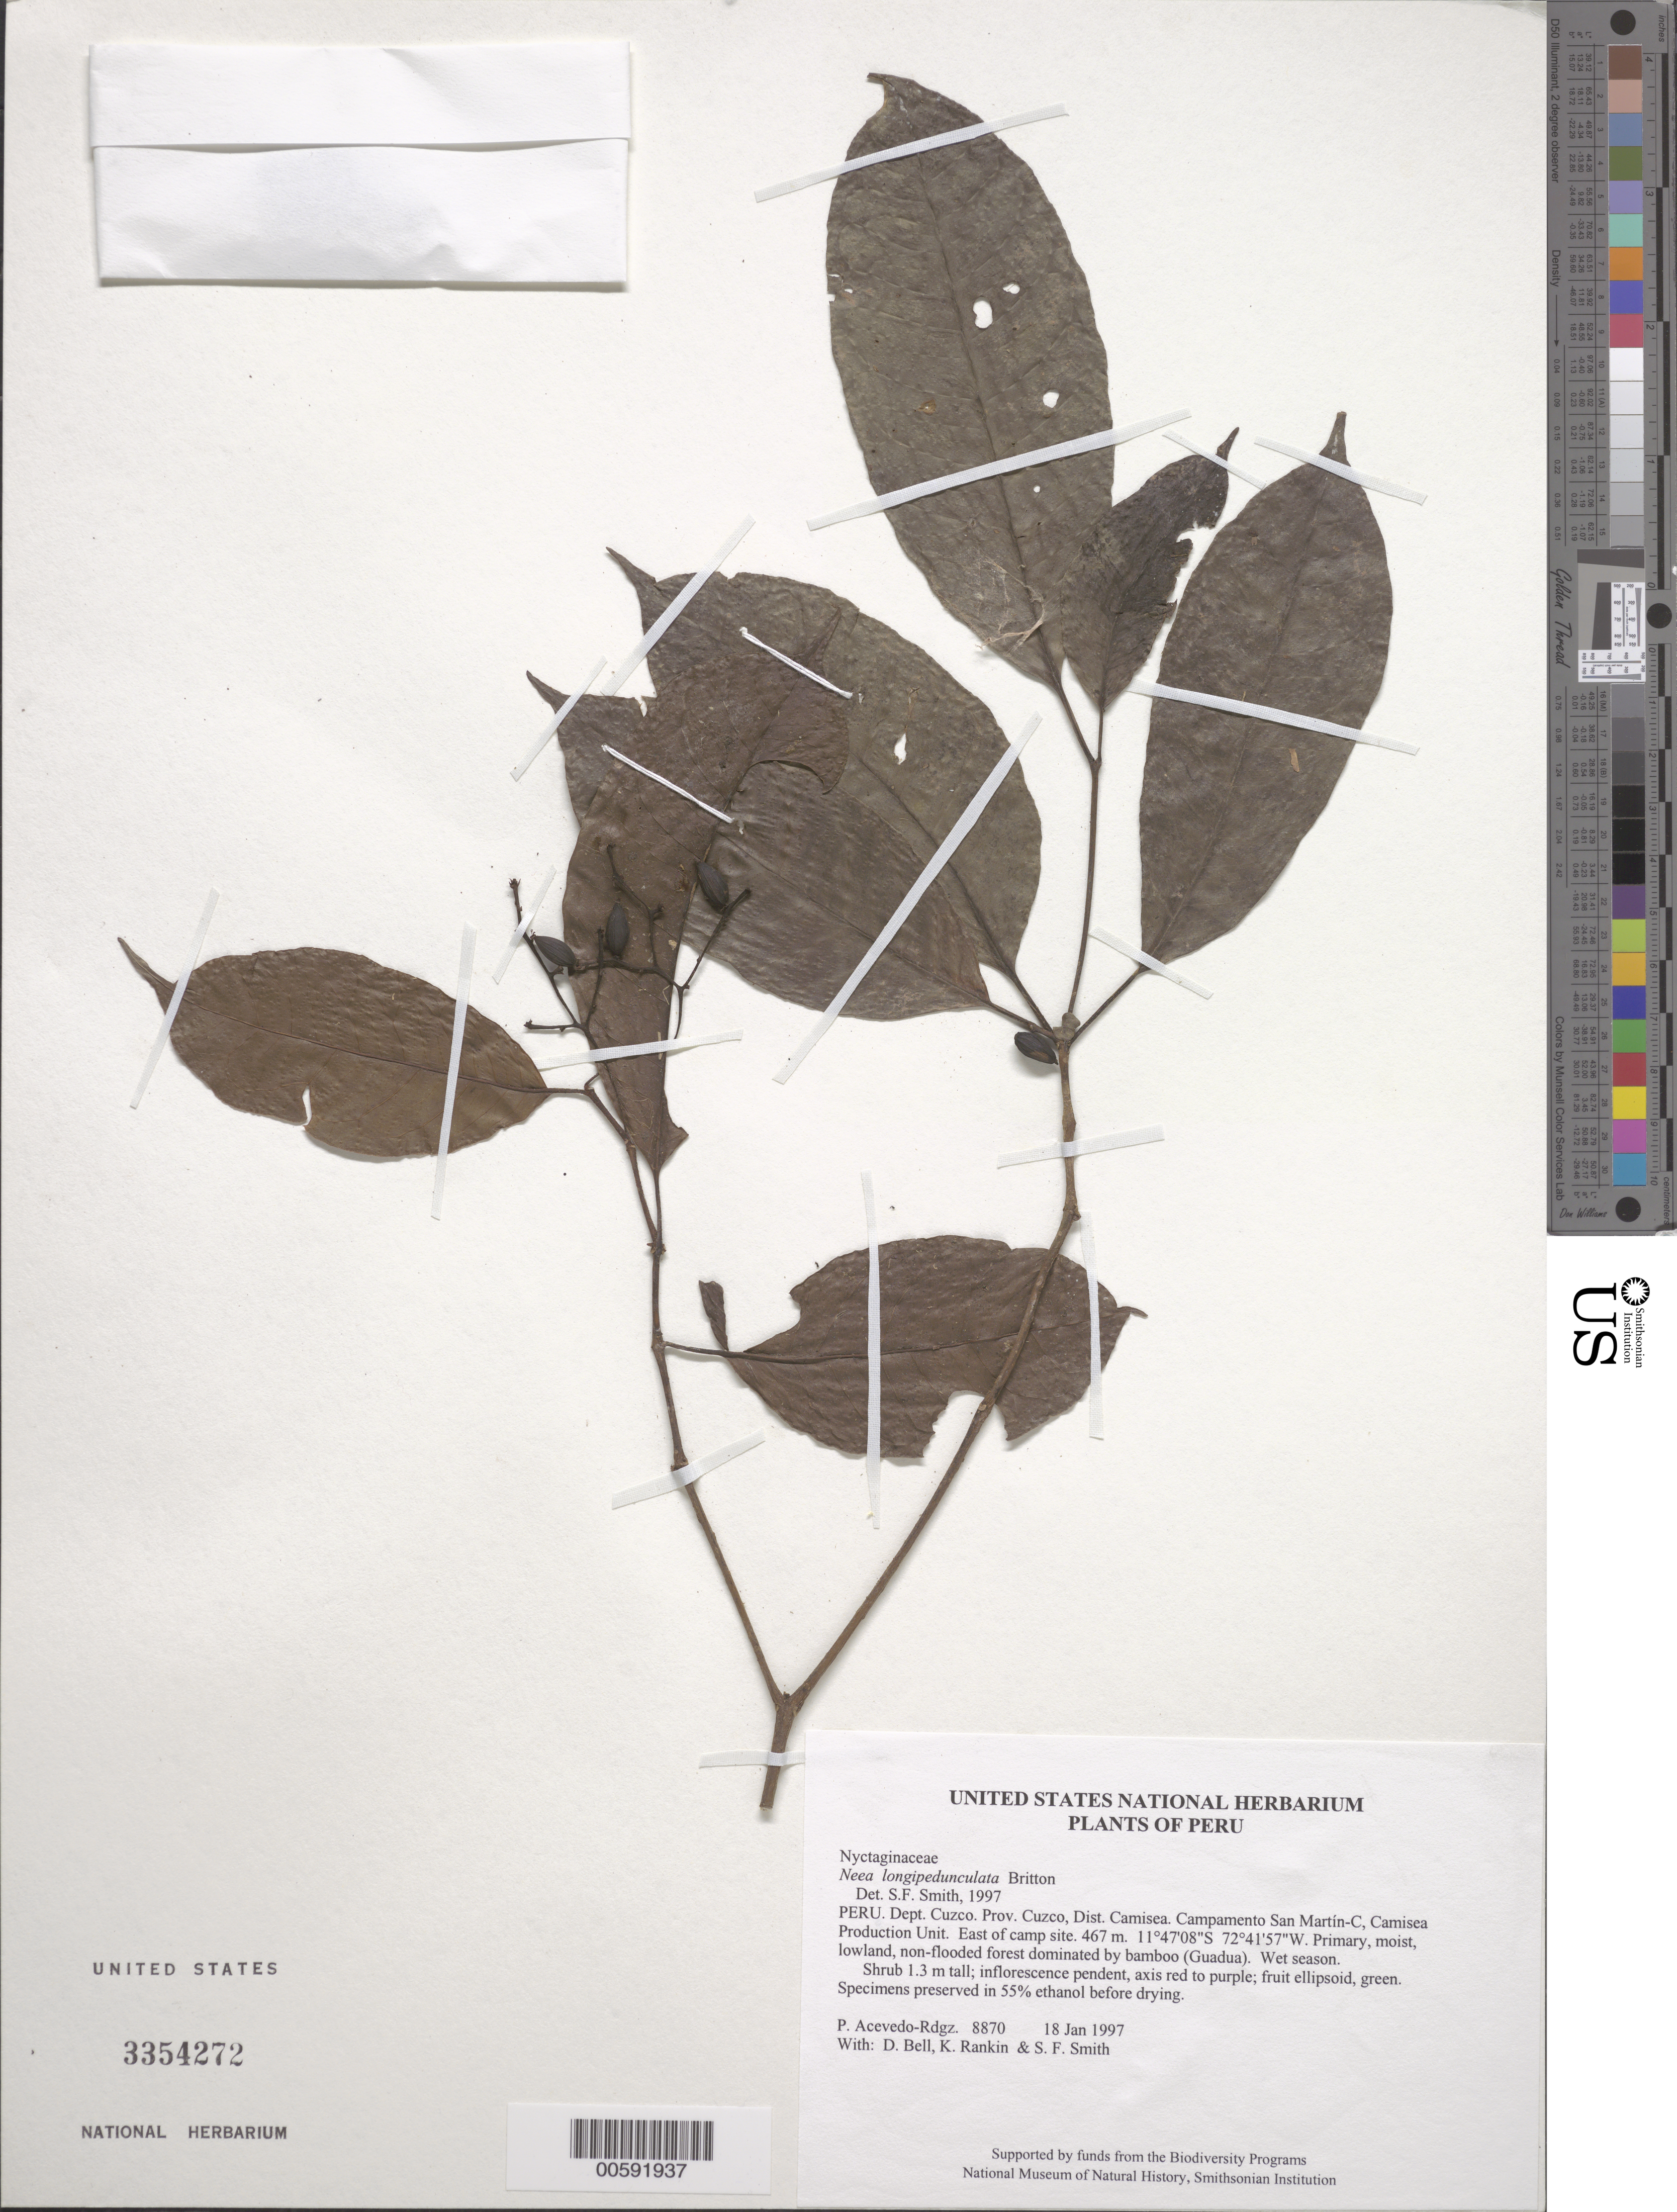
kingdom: Plantae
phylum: Tracheophyta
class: Magnoliopsida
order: Caryophyllales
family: Nyctaginaceae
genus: Neea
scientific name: Neea longipedunculata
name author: Britton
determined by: Smith, Stephen F., (US), NMNH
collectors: P. Acevedo-Rodr., D. A. Bell, K. B. Rankin & S.F. Smith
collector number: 8870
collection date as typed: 18 Jan 1997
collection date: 1997-01-18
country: Peru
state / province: Cusco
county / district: Cusco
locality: Districto Camisea, Campamento San Martín-C, Camisea Production Unit. East of camp site.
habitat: Primary, moist, lowland, non-flooded forest dominated by bamboo (Guadua). Wet season.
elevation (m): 467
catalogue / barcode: US 3354272